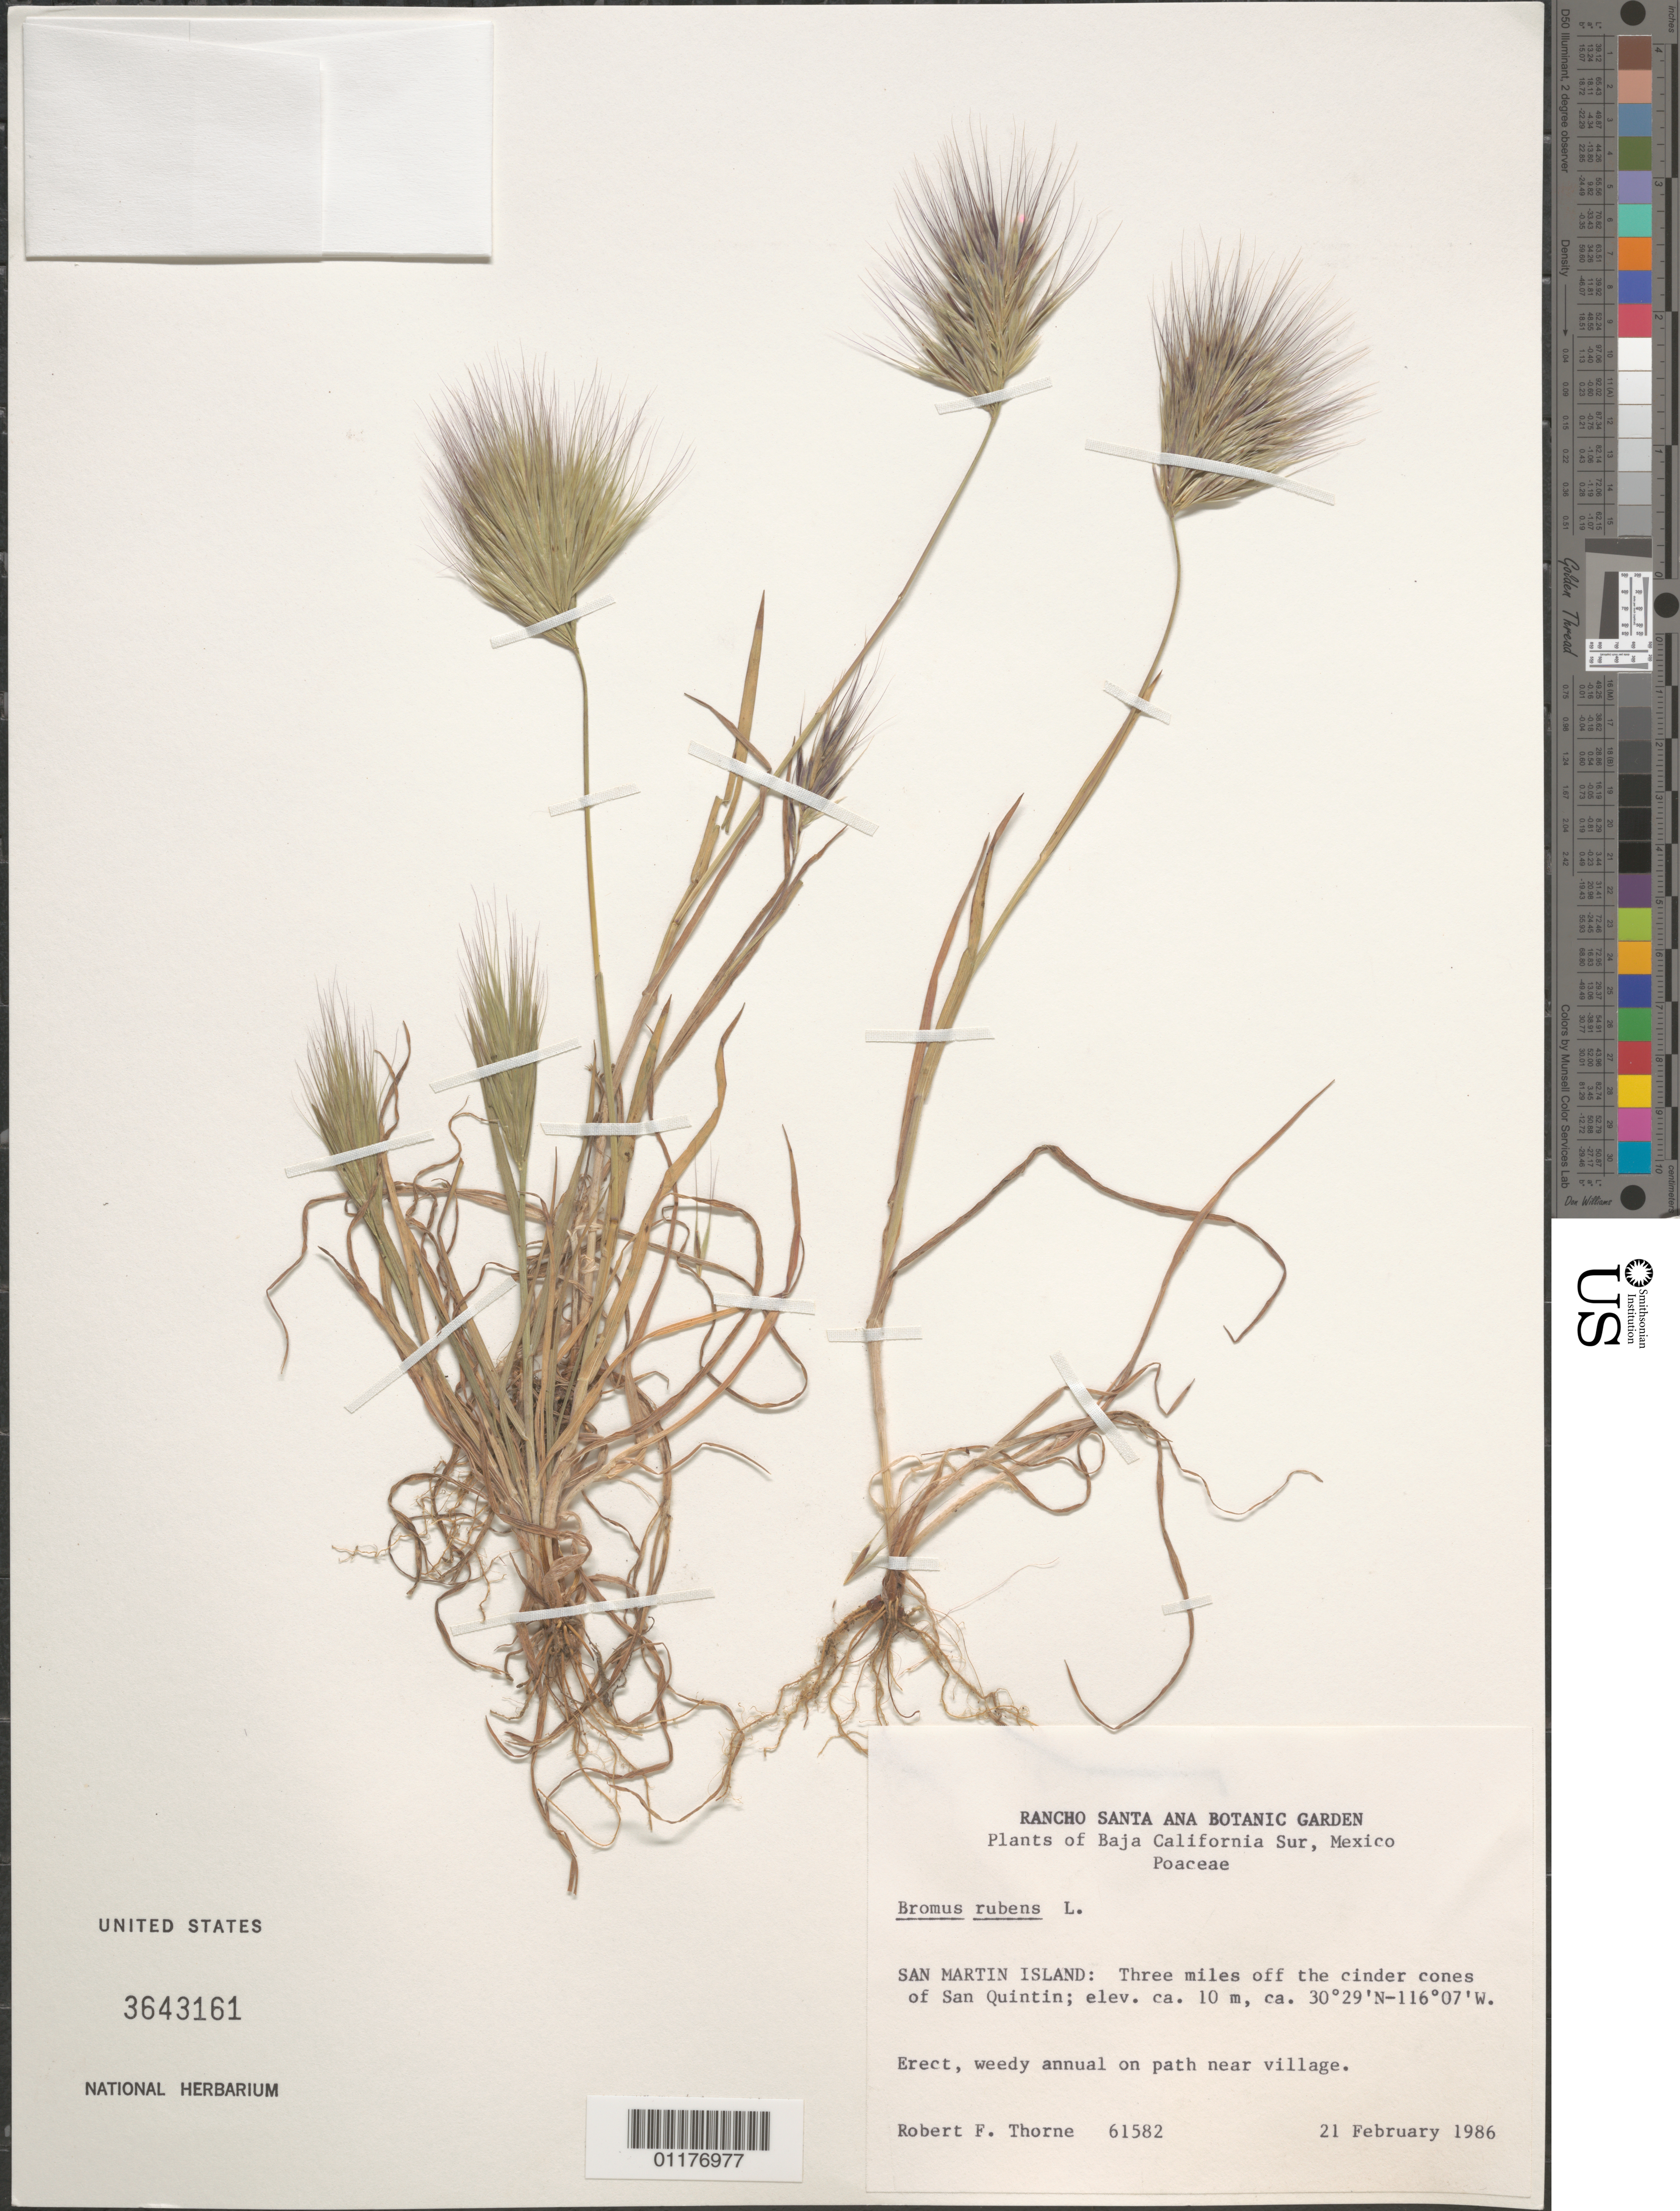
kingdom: Plantae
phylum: Tracheophyta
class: Liliopsida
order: Poales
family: Poaceae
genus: Bromus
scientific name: Bromus rubens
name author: L.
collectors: R. F. Thorne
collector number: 61582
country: Mexico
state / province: Baja California Sur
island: San Martín I.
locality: Off the cinder cones of San Quintin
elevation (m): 10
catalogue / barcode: US 3643161